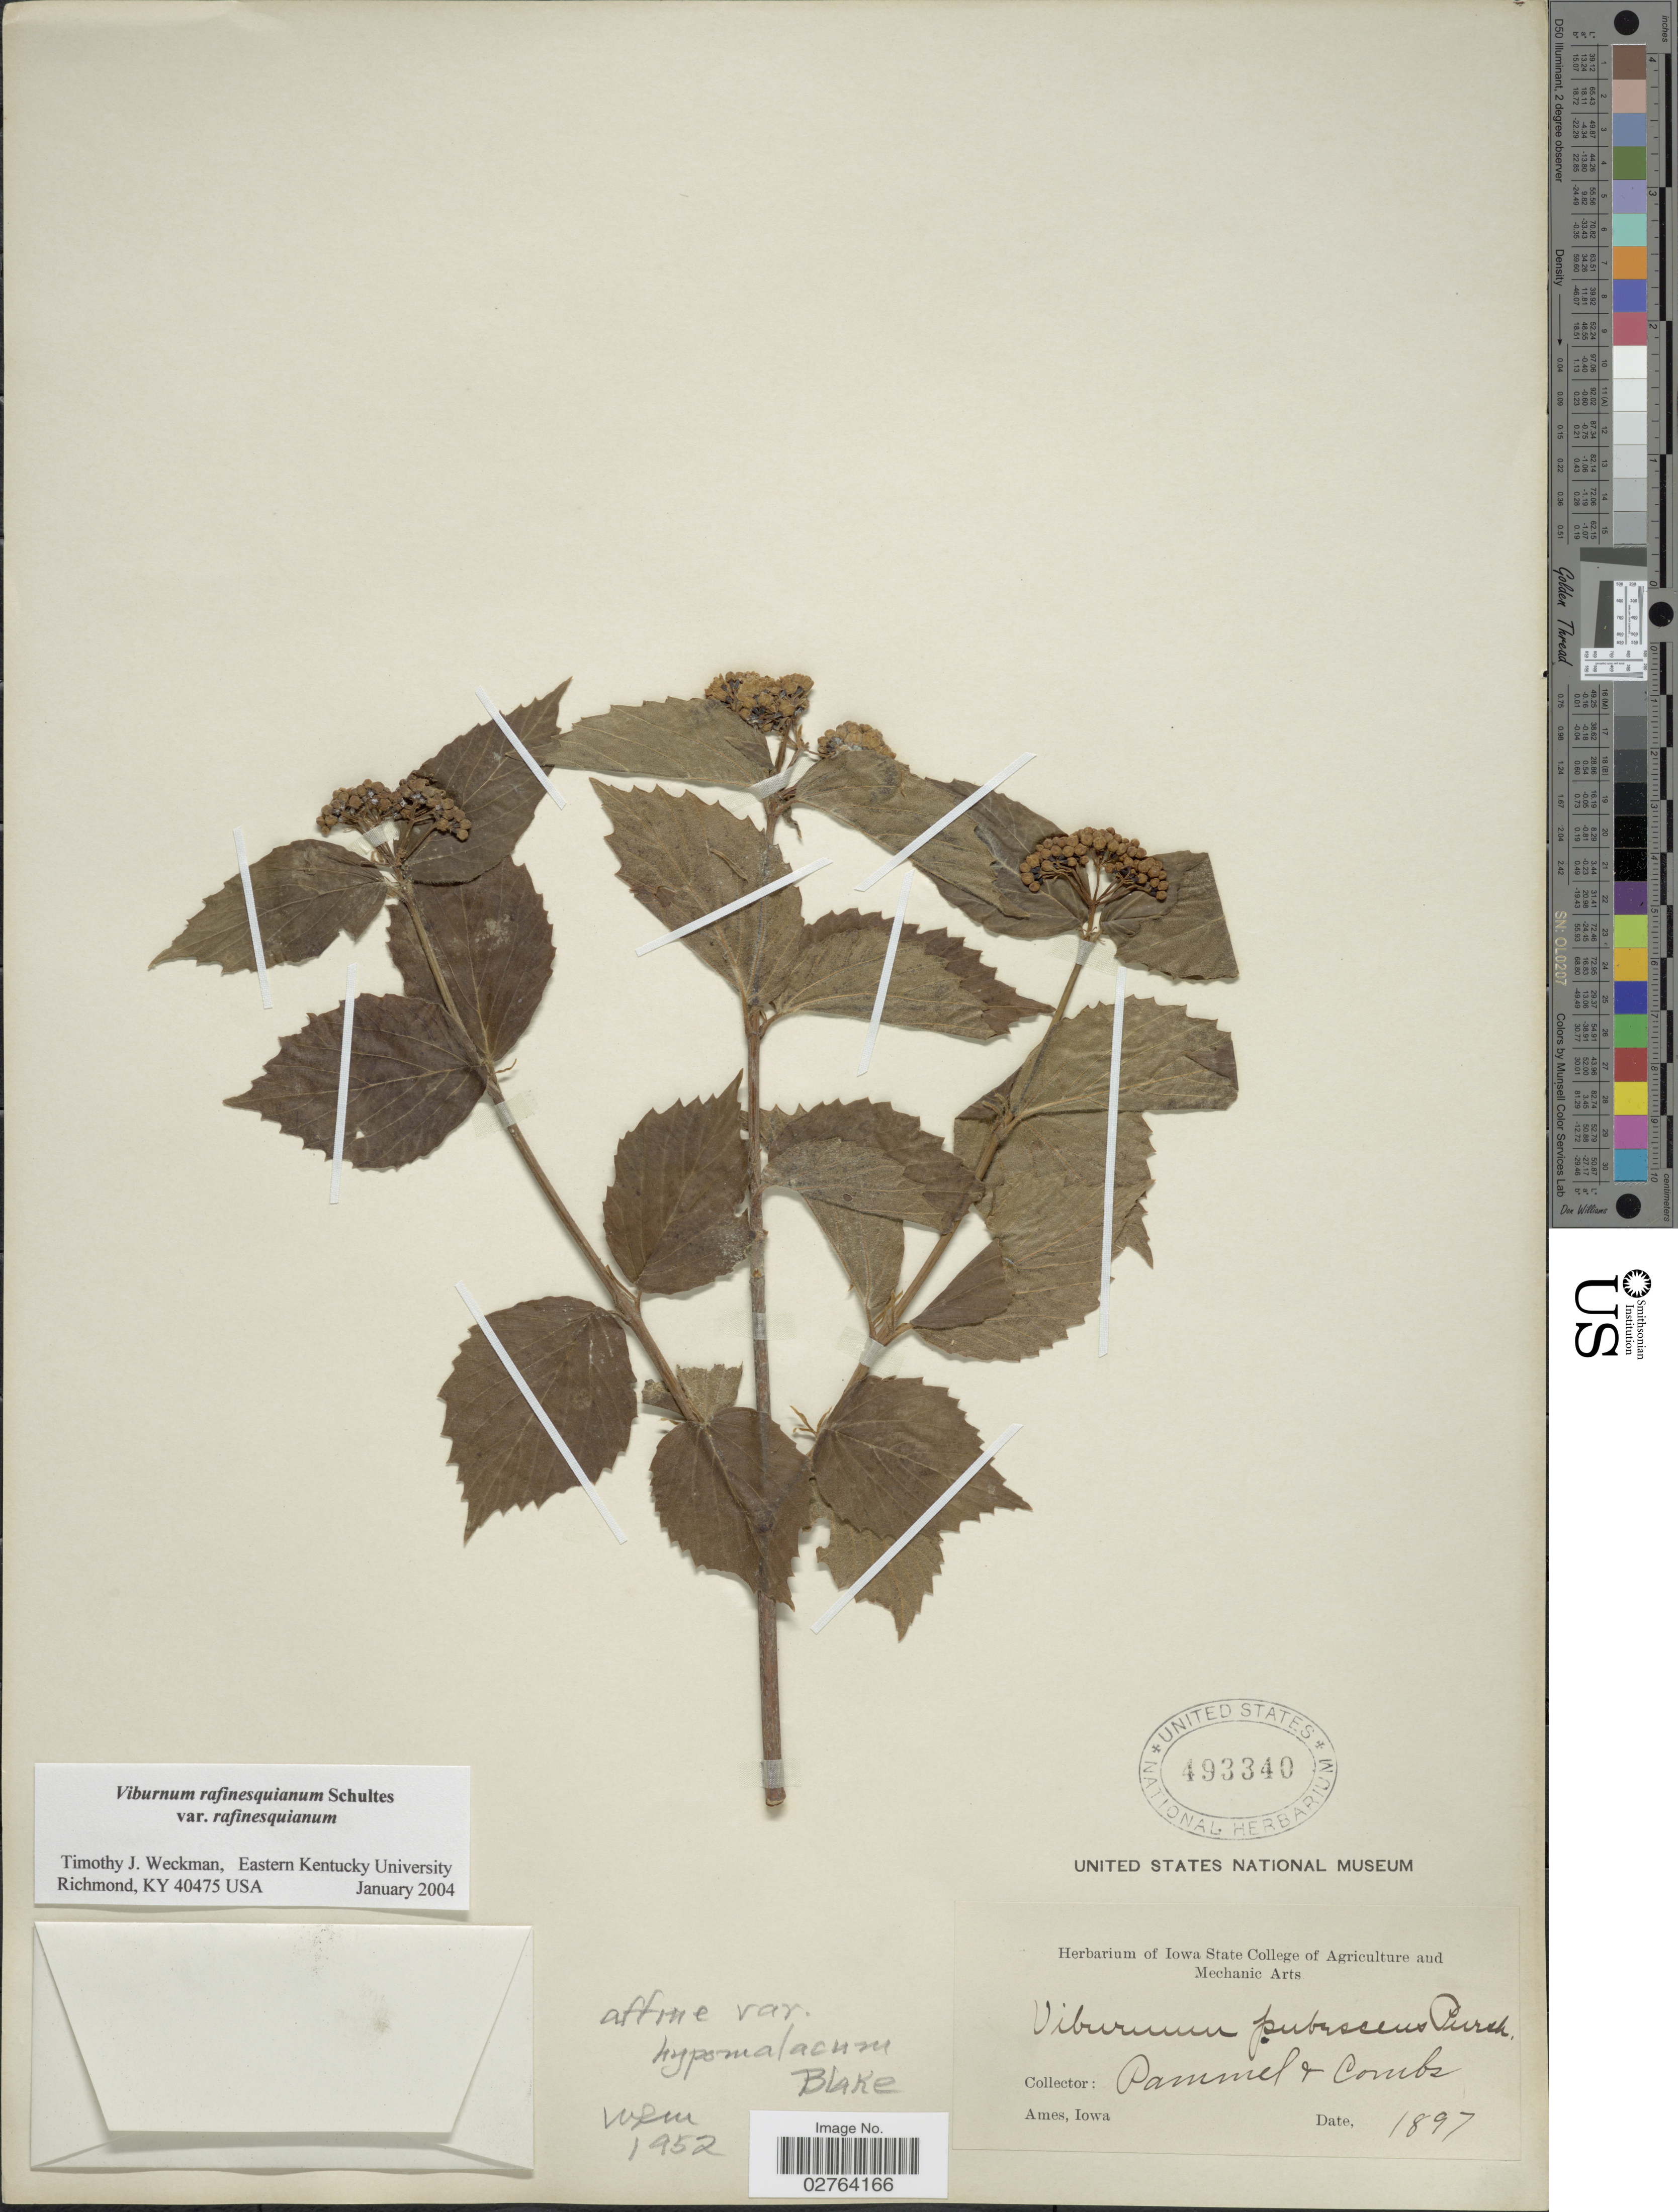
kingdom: Plantae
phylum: Tracheophyta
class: Magnoliopsida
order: Dipsacales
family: Viburnaceae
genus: Viburnum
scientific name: Viburnum rafinesqueanum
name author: Schult.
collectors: -. Pammel & -. Combs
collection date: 1897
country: United States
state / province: Iowa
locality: Ames.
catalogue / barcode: US 493340